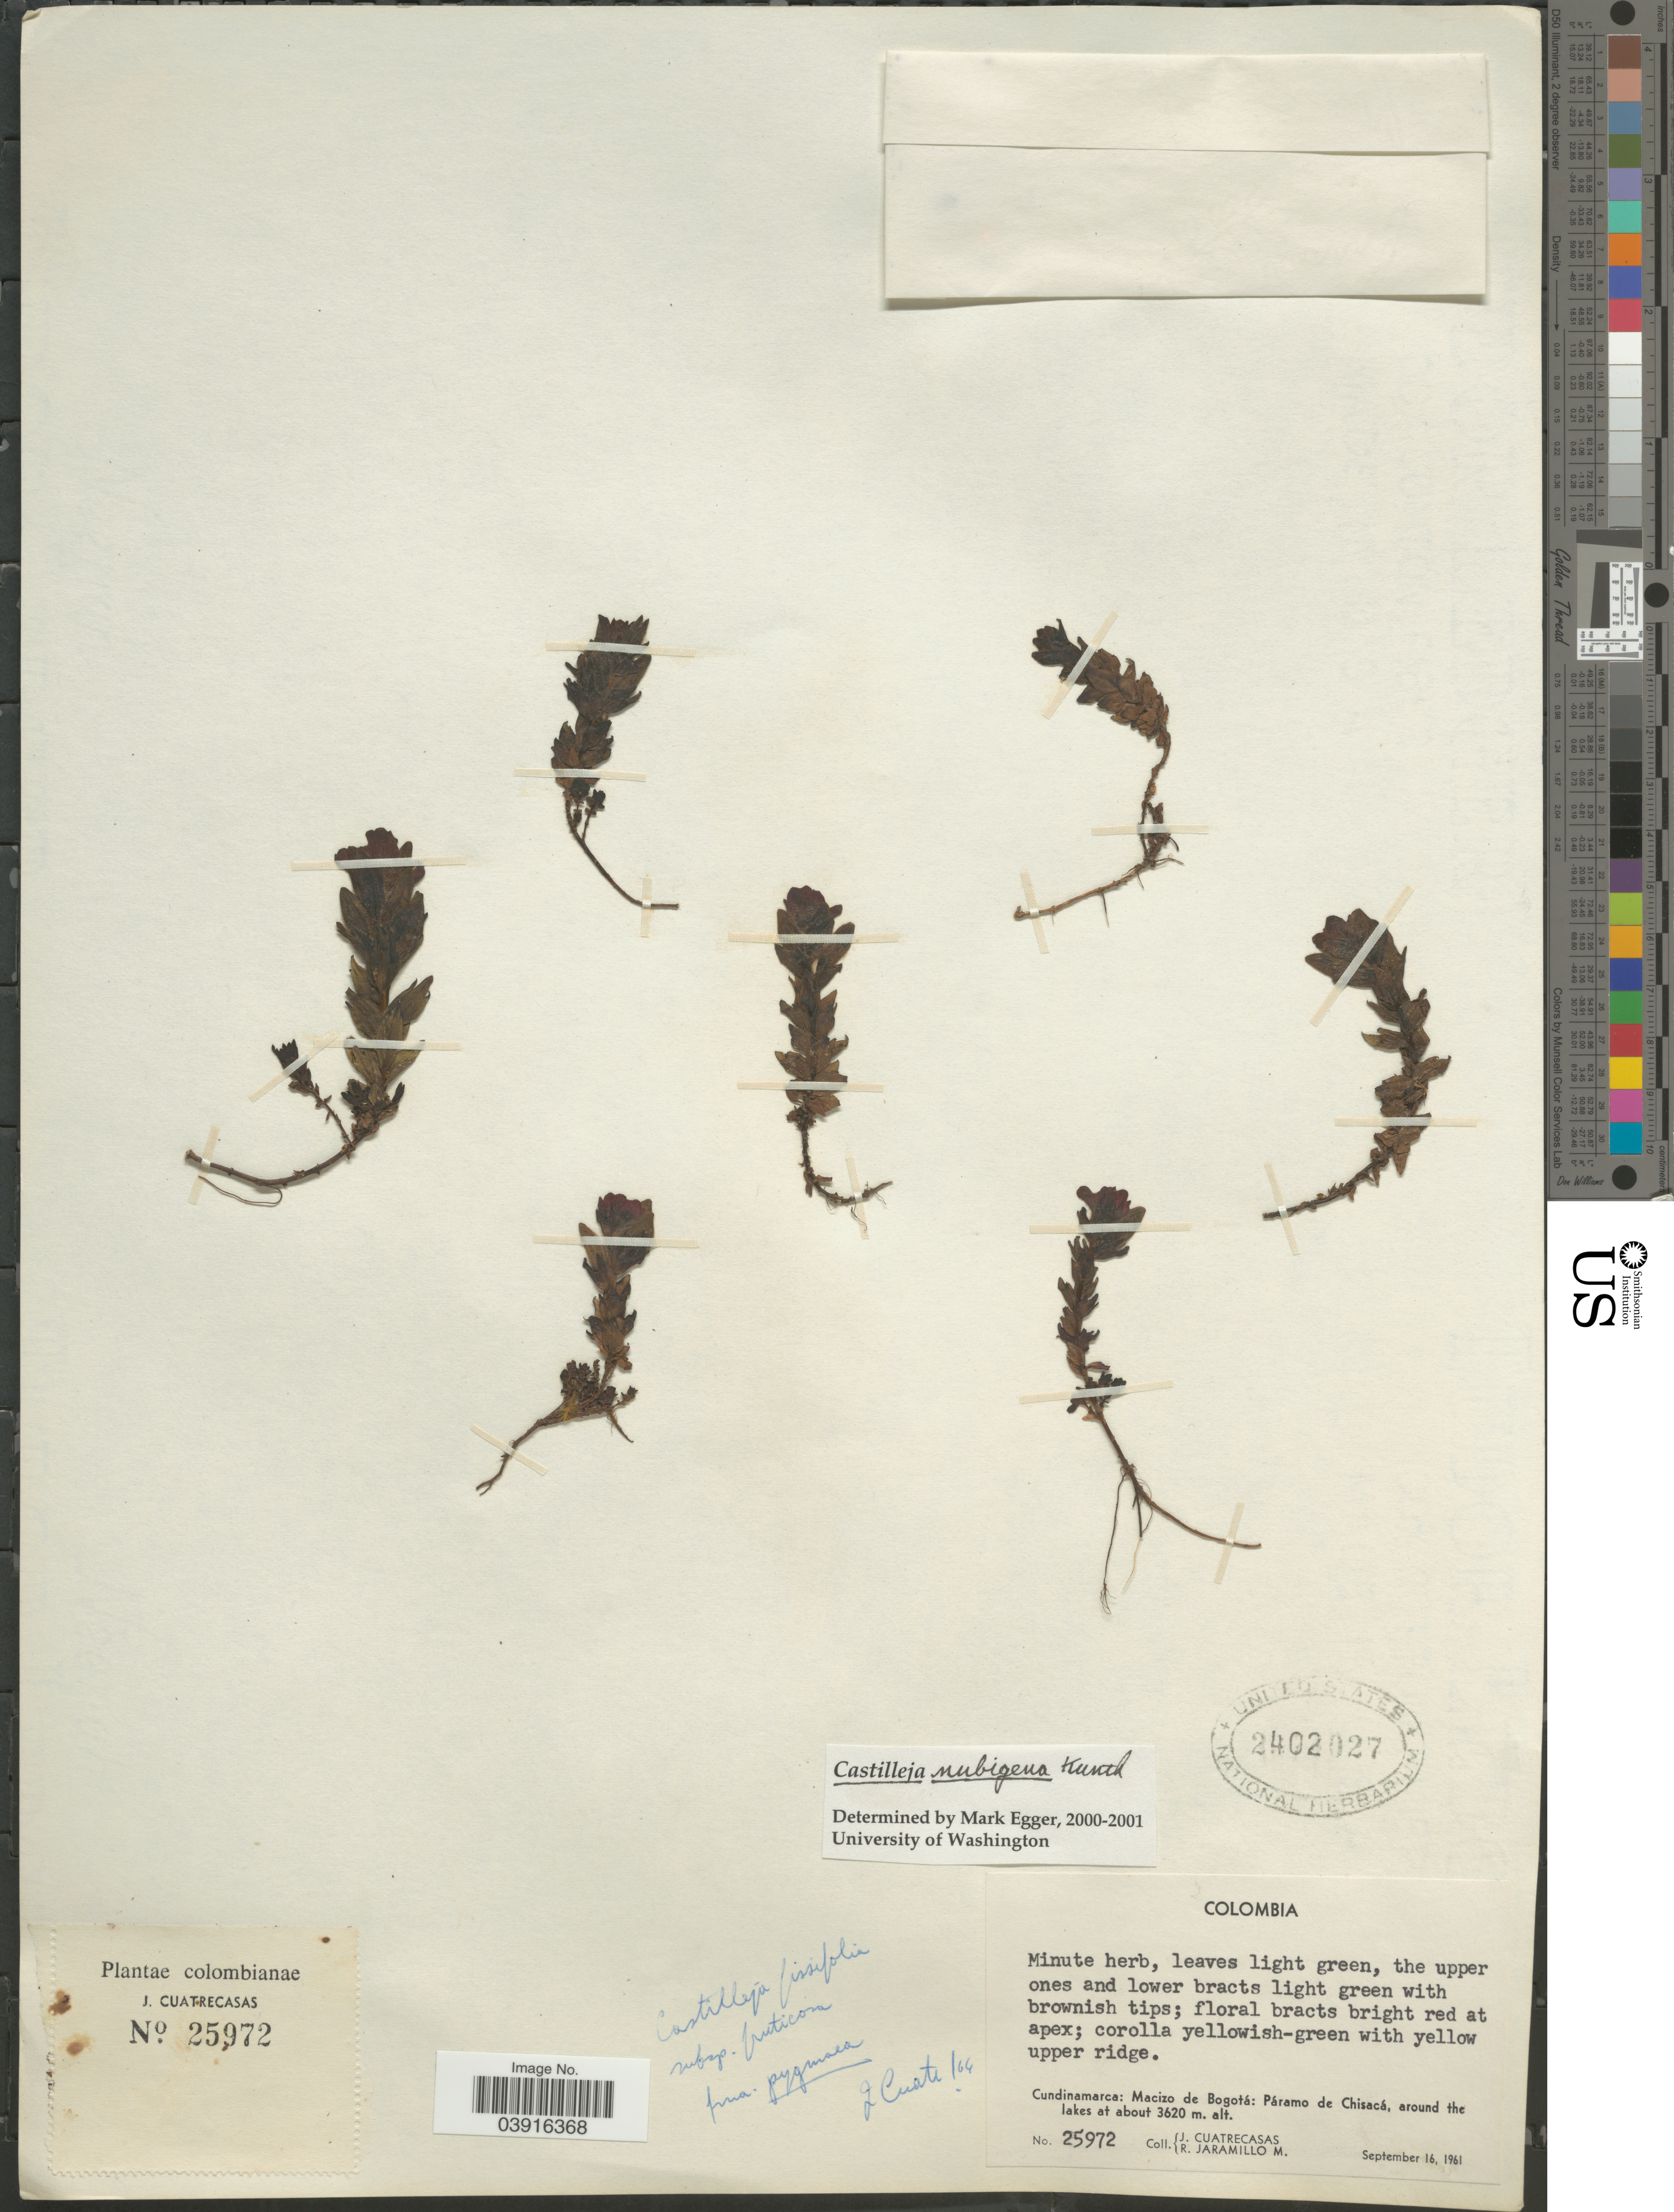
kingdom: Plantae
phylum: Tracheophyta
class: Magnoliopsida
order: Lamiales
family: Orobanchaceae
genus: Castilleja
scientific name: Castilleja nubigena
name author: Kunth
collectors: J. Cuatrecasas & R. Jaramillo M.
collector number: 25972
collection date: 1961-09-16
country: Colombia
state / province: Cundinamarca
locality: Macizo de Bogotá: Páramo de Chisacá, around the lakes.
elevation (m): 3620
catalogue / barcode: US 2402027